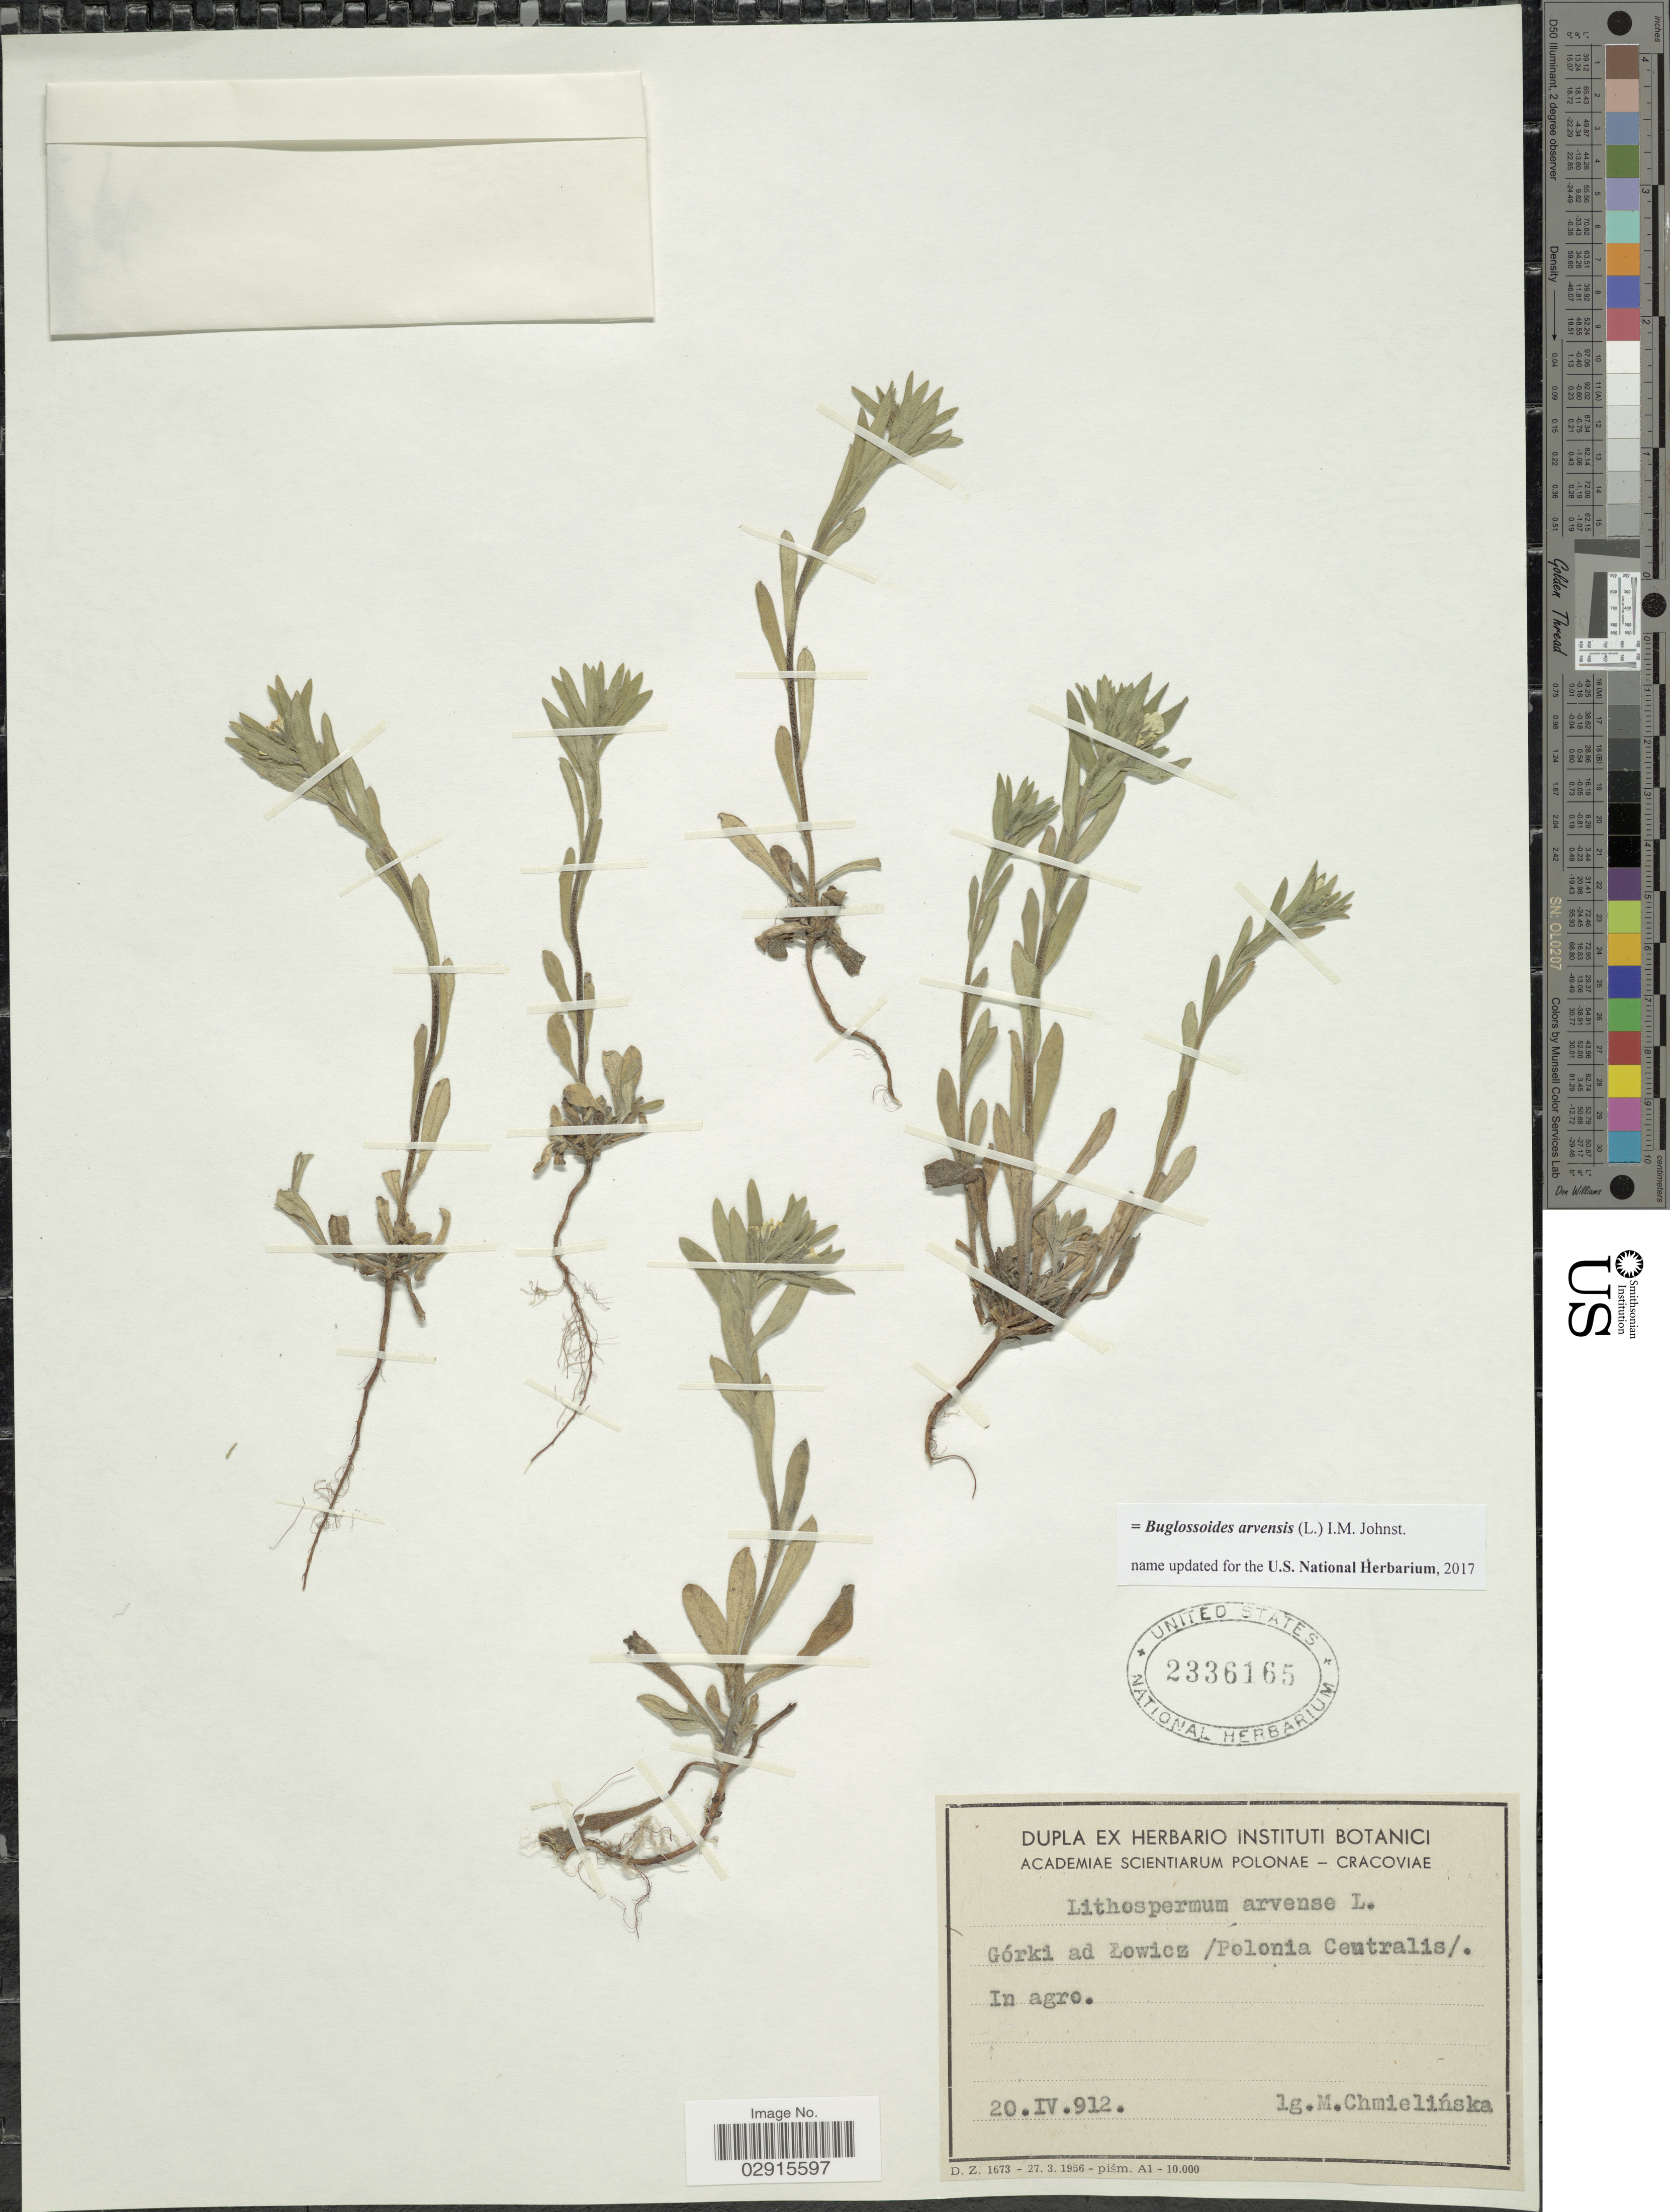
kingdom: Plantae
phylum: Tracheophyta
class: Magnoliopsida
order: Boraginales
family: Boraginaceae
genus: Buglossoides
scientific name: Buglossoides arvensis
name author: (L.) I.M. Johnst.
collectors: M. Chmielinska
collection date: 1912-04-20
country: Poland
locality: Górki ad Lowicz/Polonia Centralis.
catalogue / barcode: US 2336165